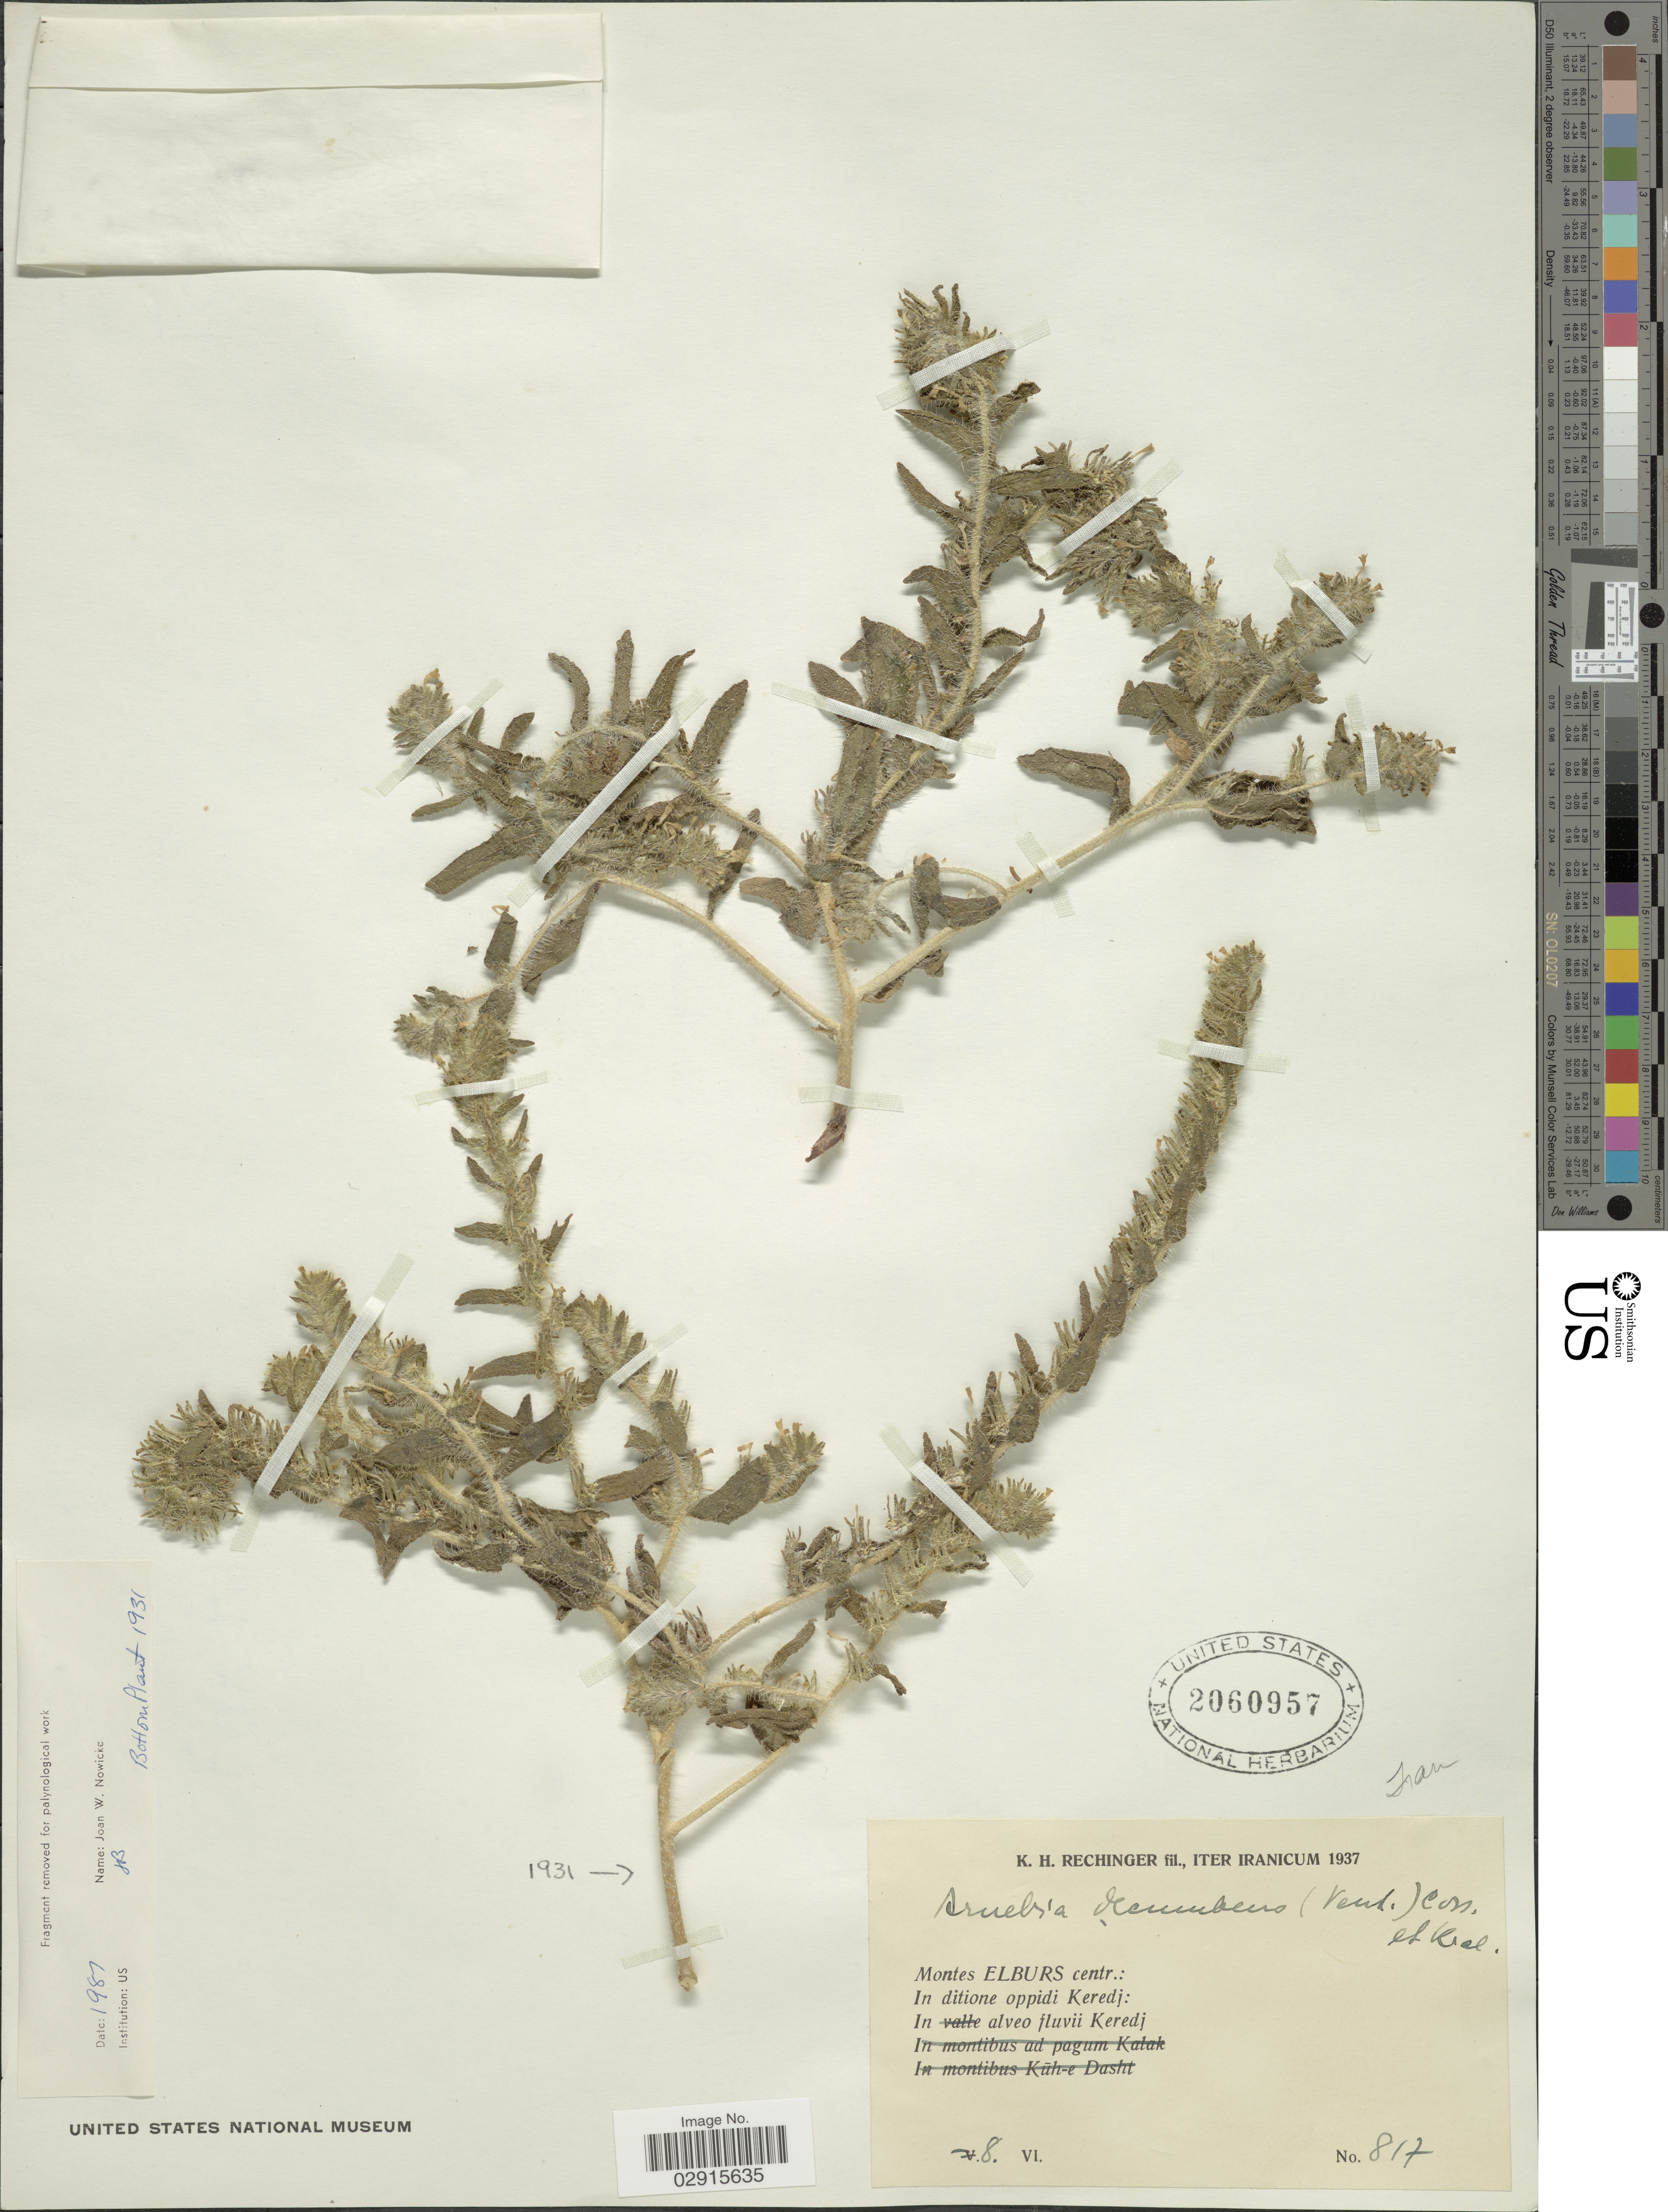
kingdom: Plantae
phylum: Tracheophyta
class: Magnoliopsida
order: Boraginales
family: Boraginaceae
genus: Arnebia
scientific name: Arnebia decumbens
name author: (Vent.) Coss. & Kralik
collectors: K. H. Rechinger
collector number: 817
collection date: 1937-06-08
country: Iran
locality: Iranicum, Montes Elburs centr.: In ditione oppidi Keredj: In alveo fluvii Keredj.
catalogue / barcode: US 2060957